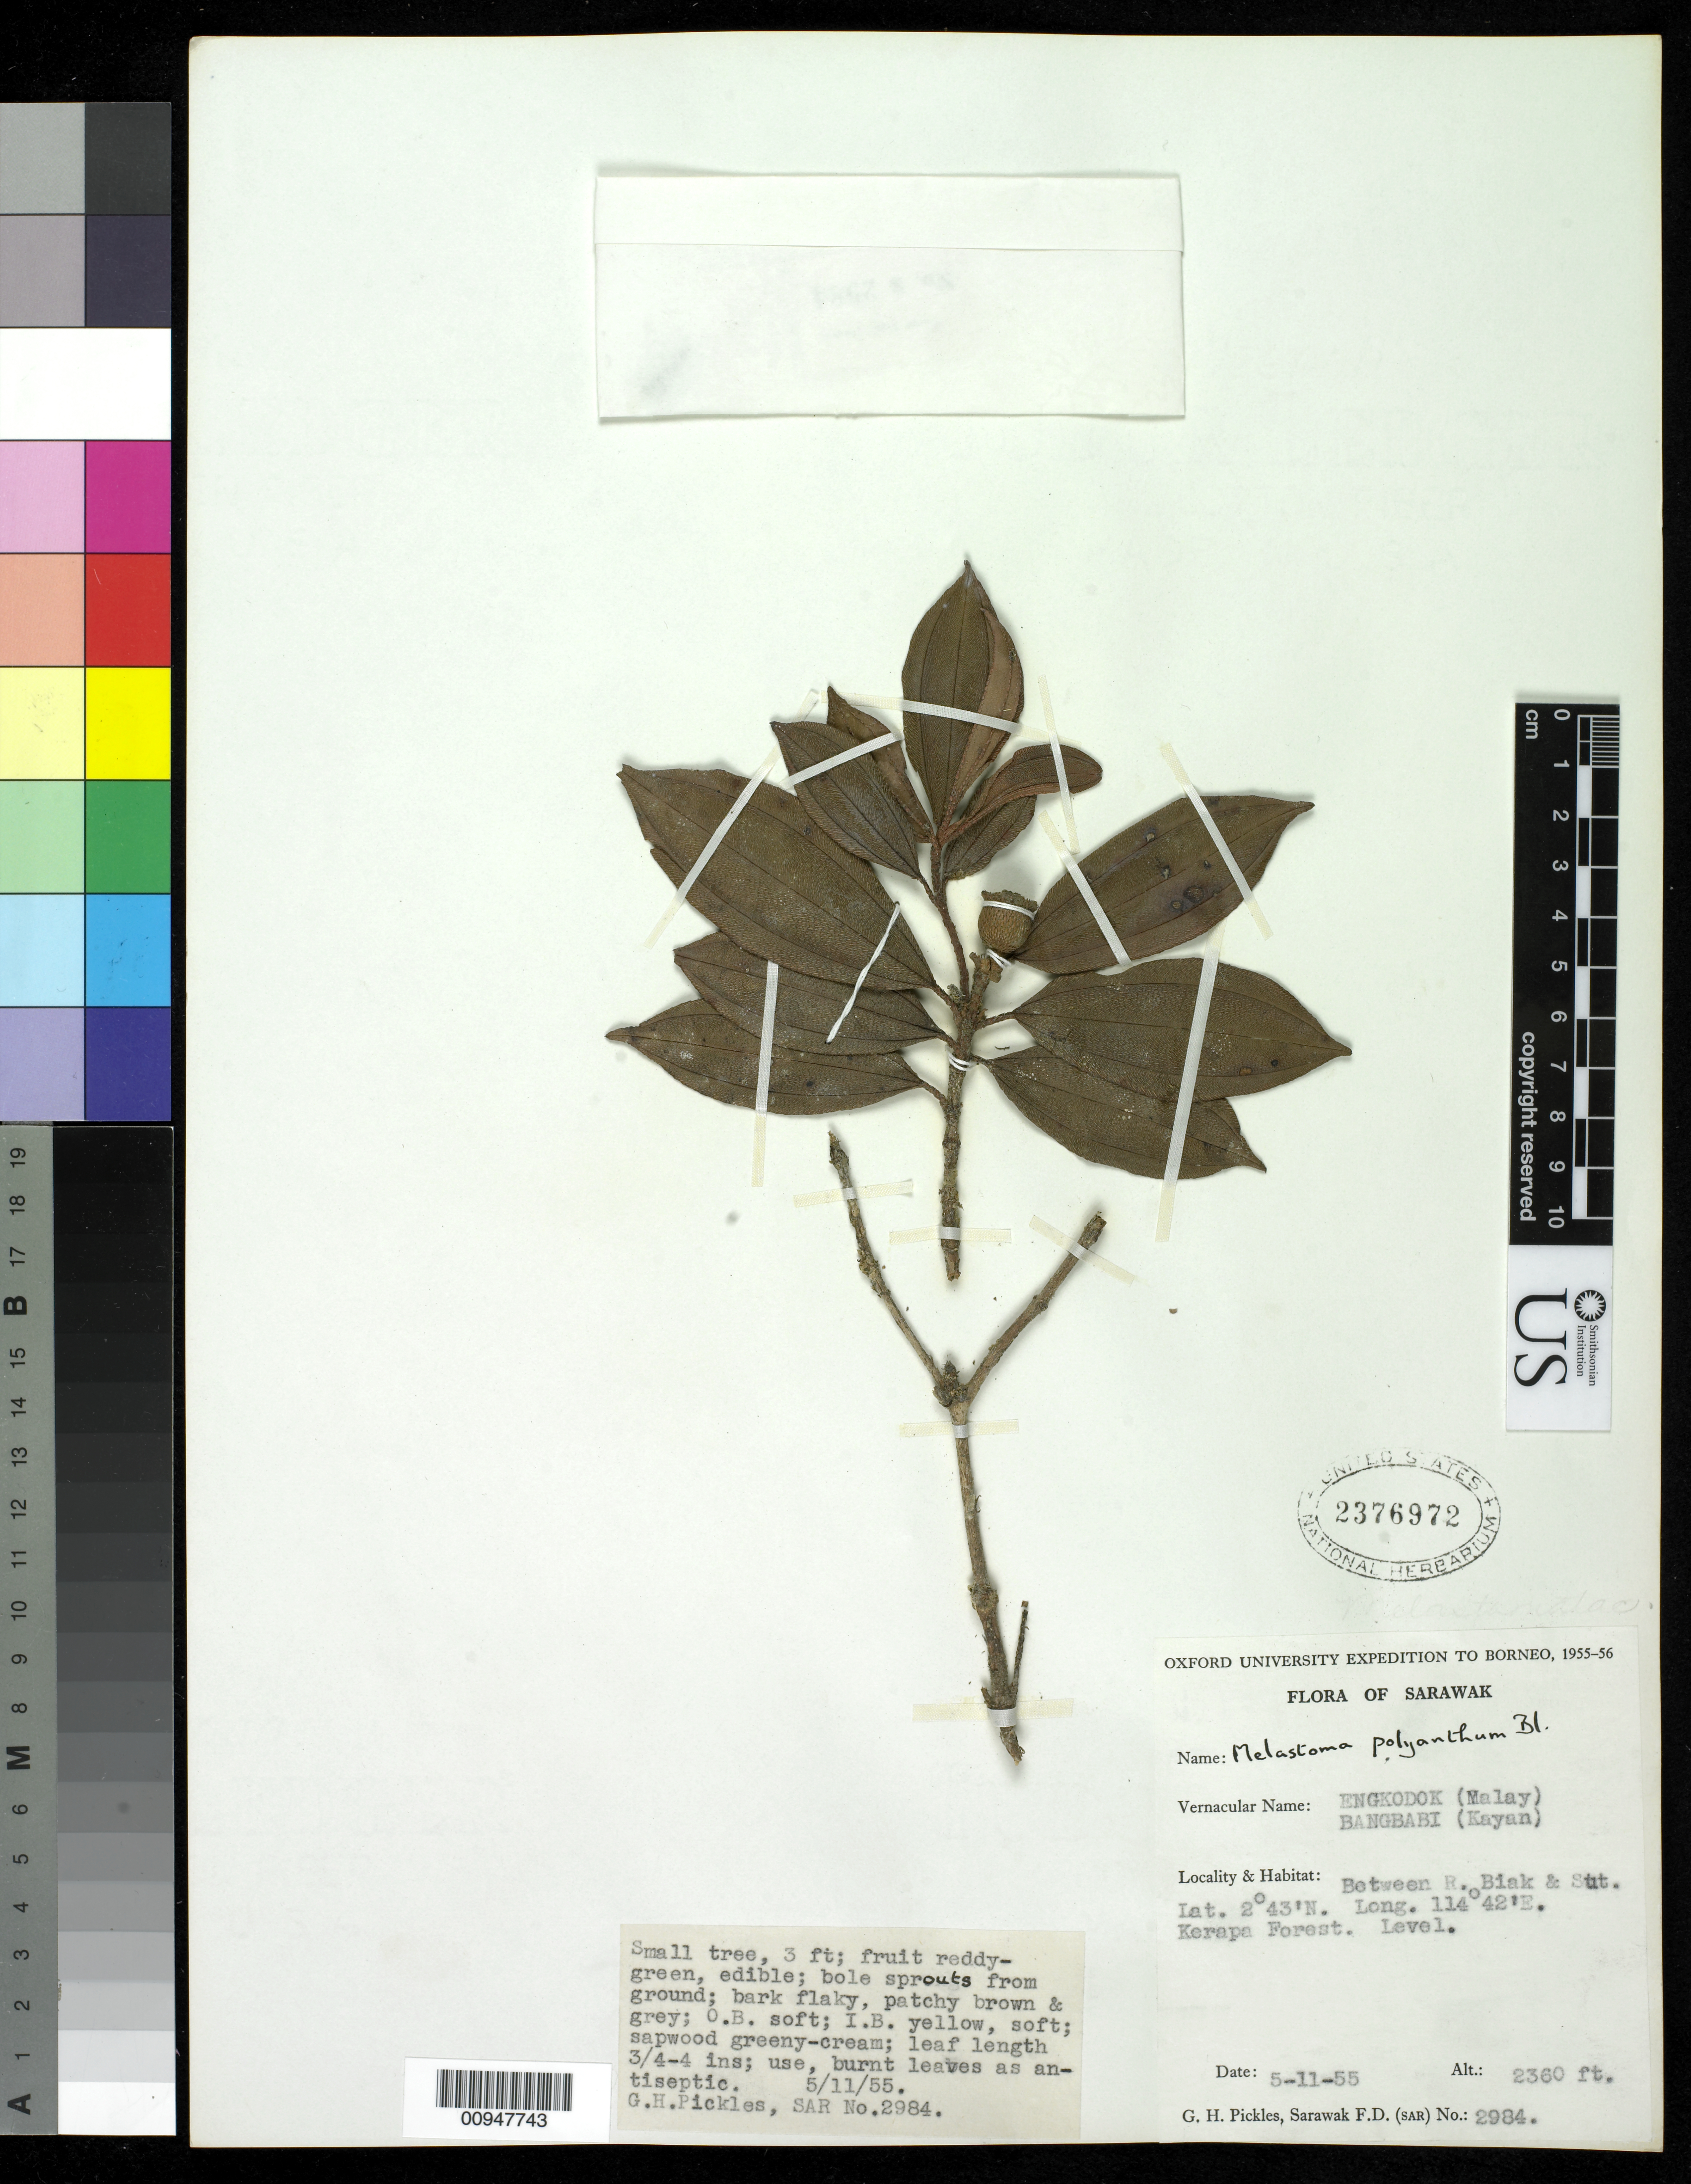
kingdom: Plantae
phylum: Tracheophyta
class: Magnoliopsida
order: Myrtales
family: Melastomataceae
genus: Melastoma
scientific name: Melastoma malabathricum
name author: L.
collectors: G. Pickles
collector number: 2984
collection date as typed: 05 Nov 1955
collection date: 1955-11-05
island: Island Unknown or uncertain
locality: Bet. r. Biak & Sut. Kerapa Forest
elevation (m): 719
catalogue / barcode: US 2376972